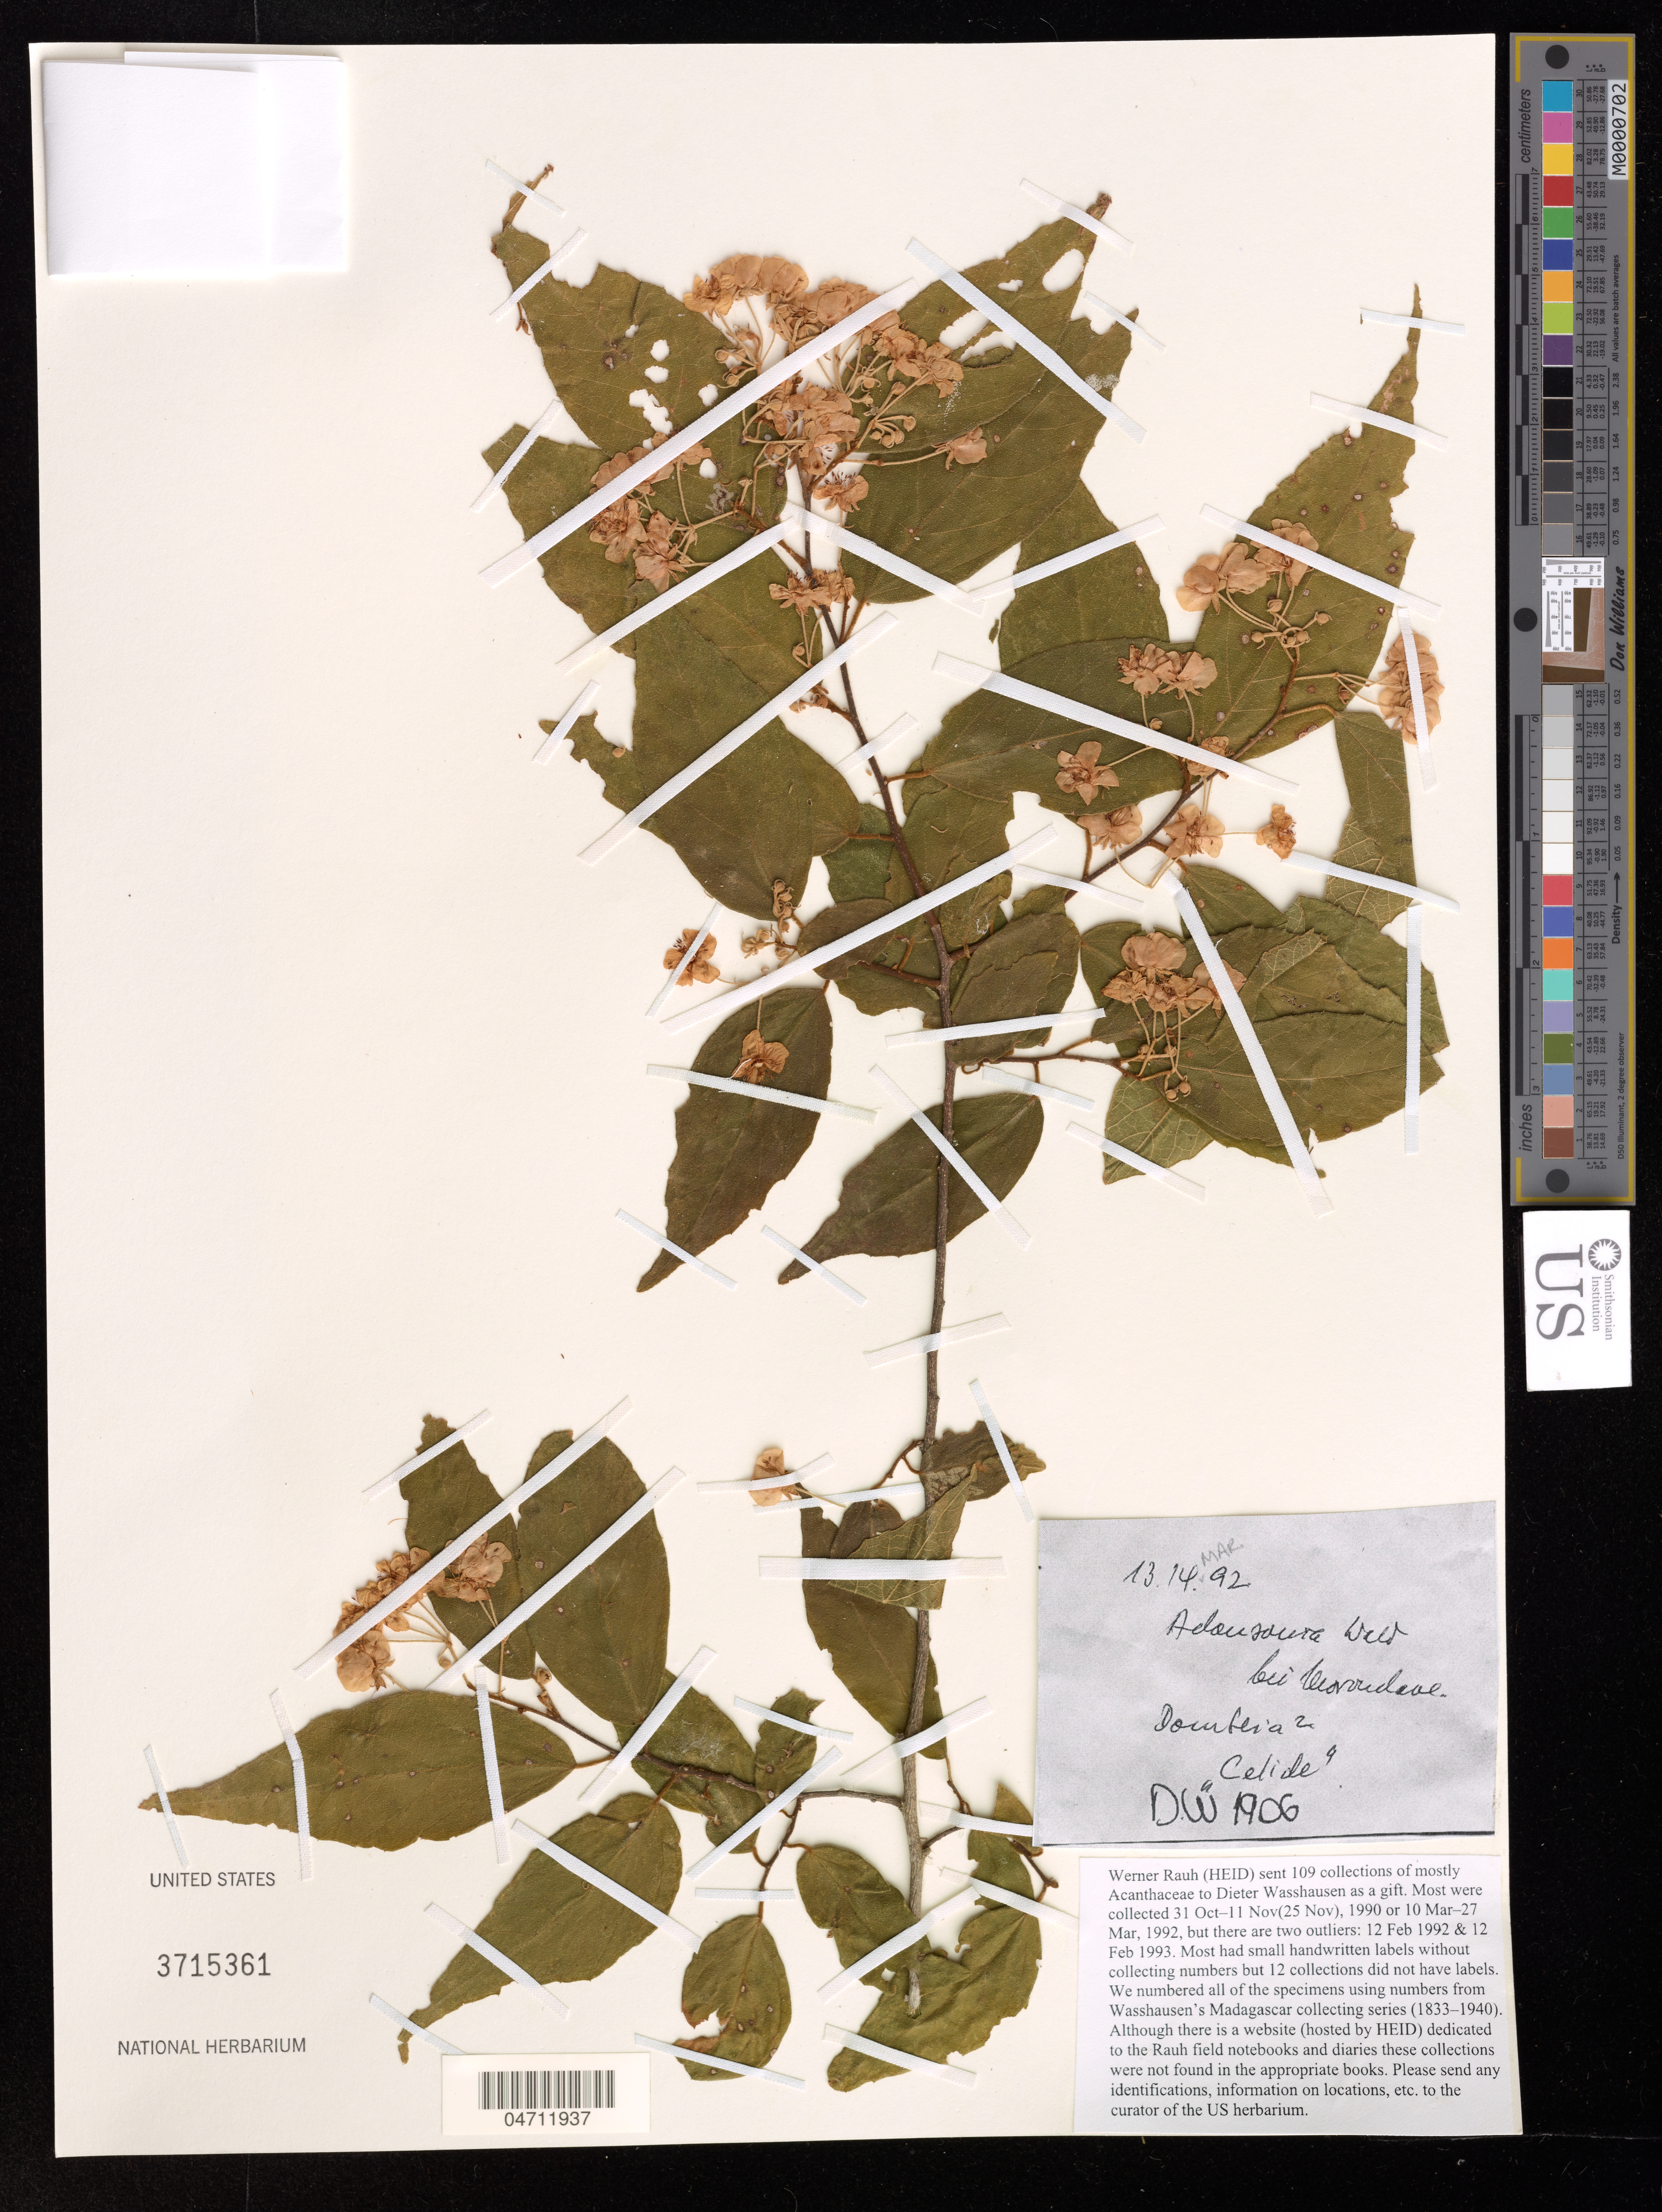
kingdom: Plantae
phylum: Tracheophyta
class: Magnoliopsida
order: Malvales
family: Malvaceae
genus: Adansonia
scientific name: Adansonia sp.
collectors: W. Rauh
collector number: DW 1906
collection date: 1992-03-13/1992-03-14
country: Madagascar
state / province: Tulear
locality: Adansonia forest nr. Morondava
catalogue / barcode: US 3715361